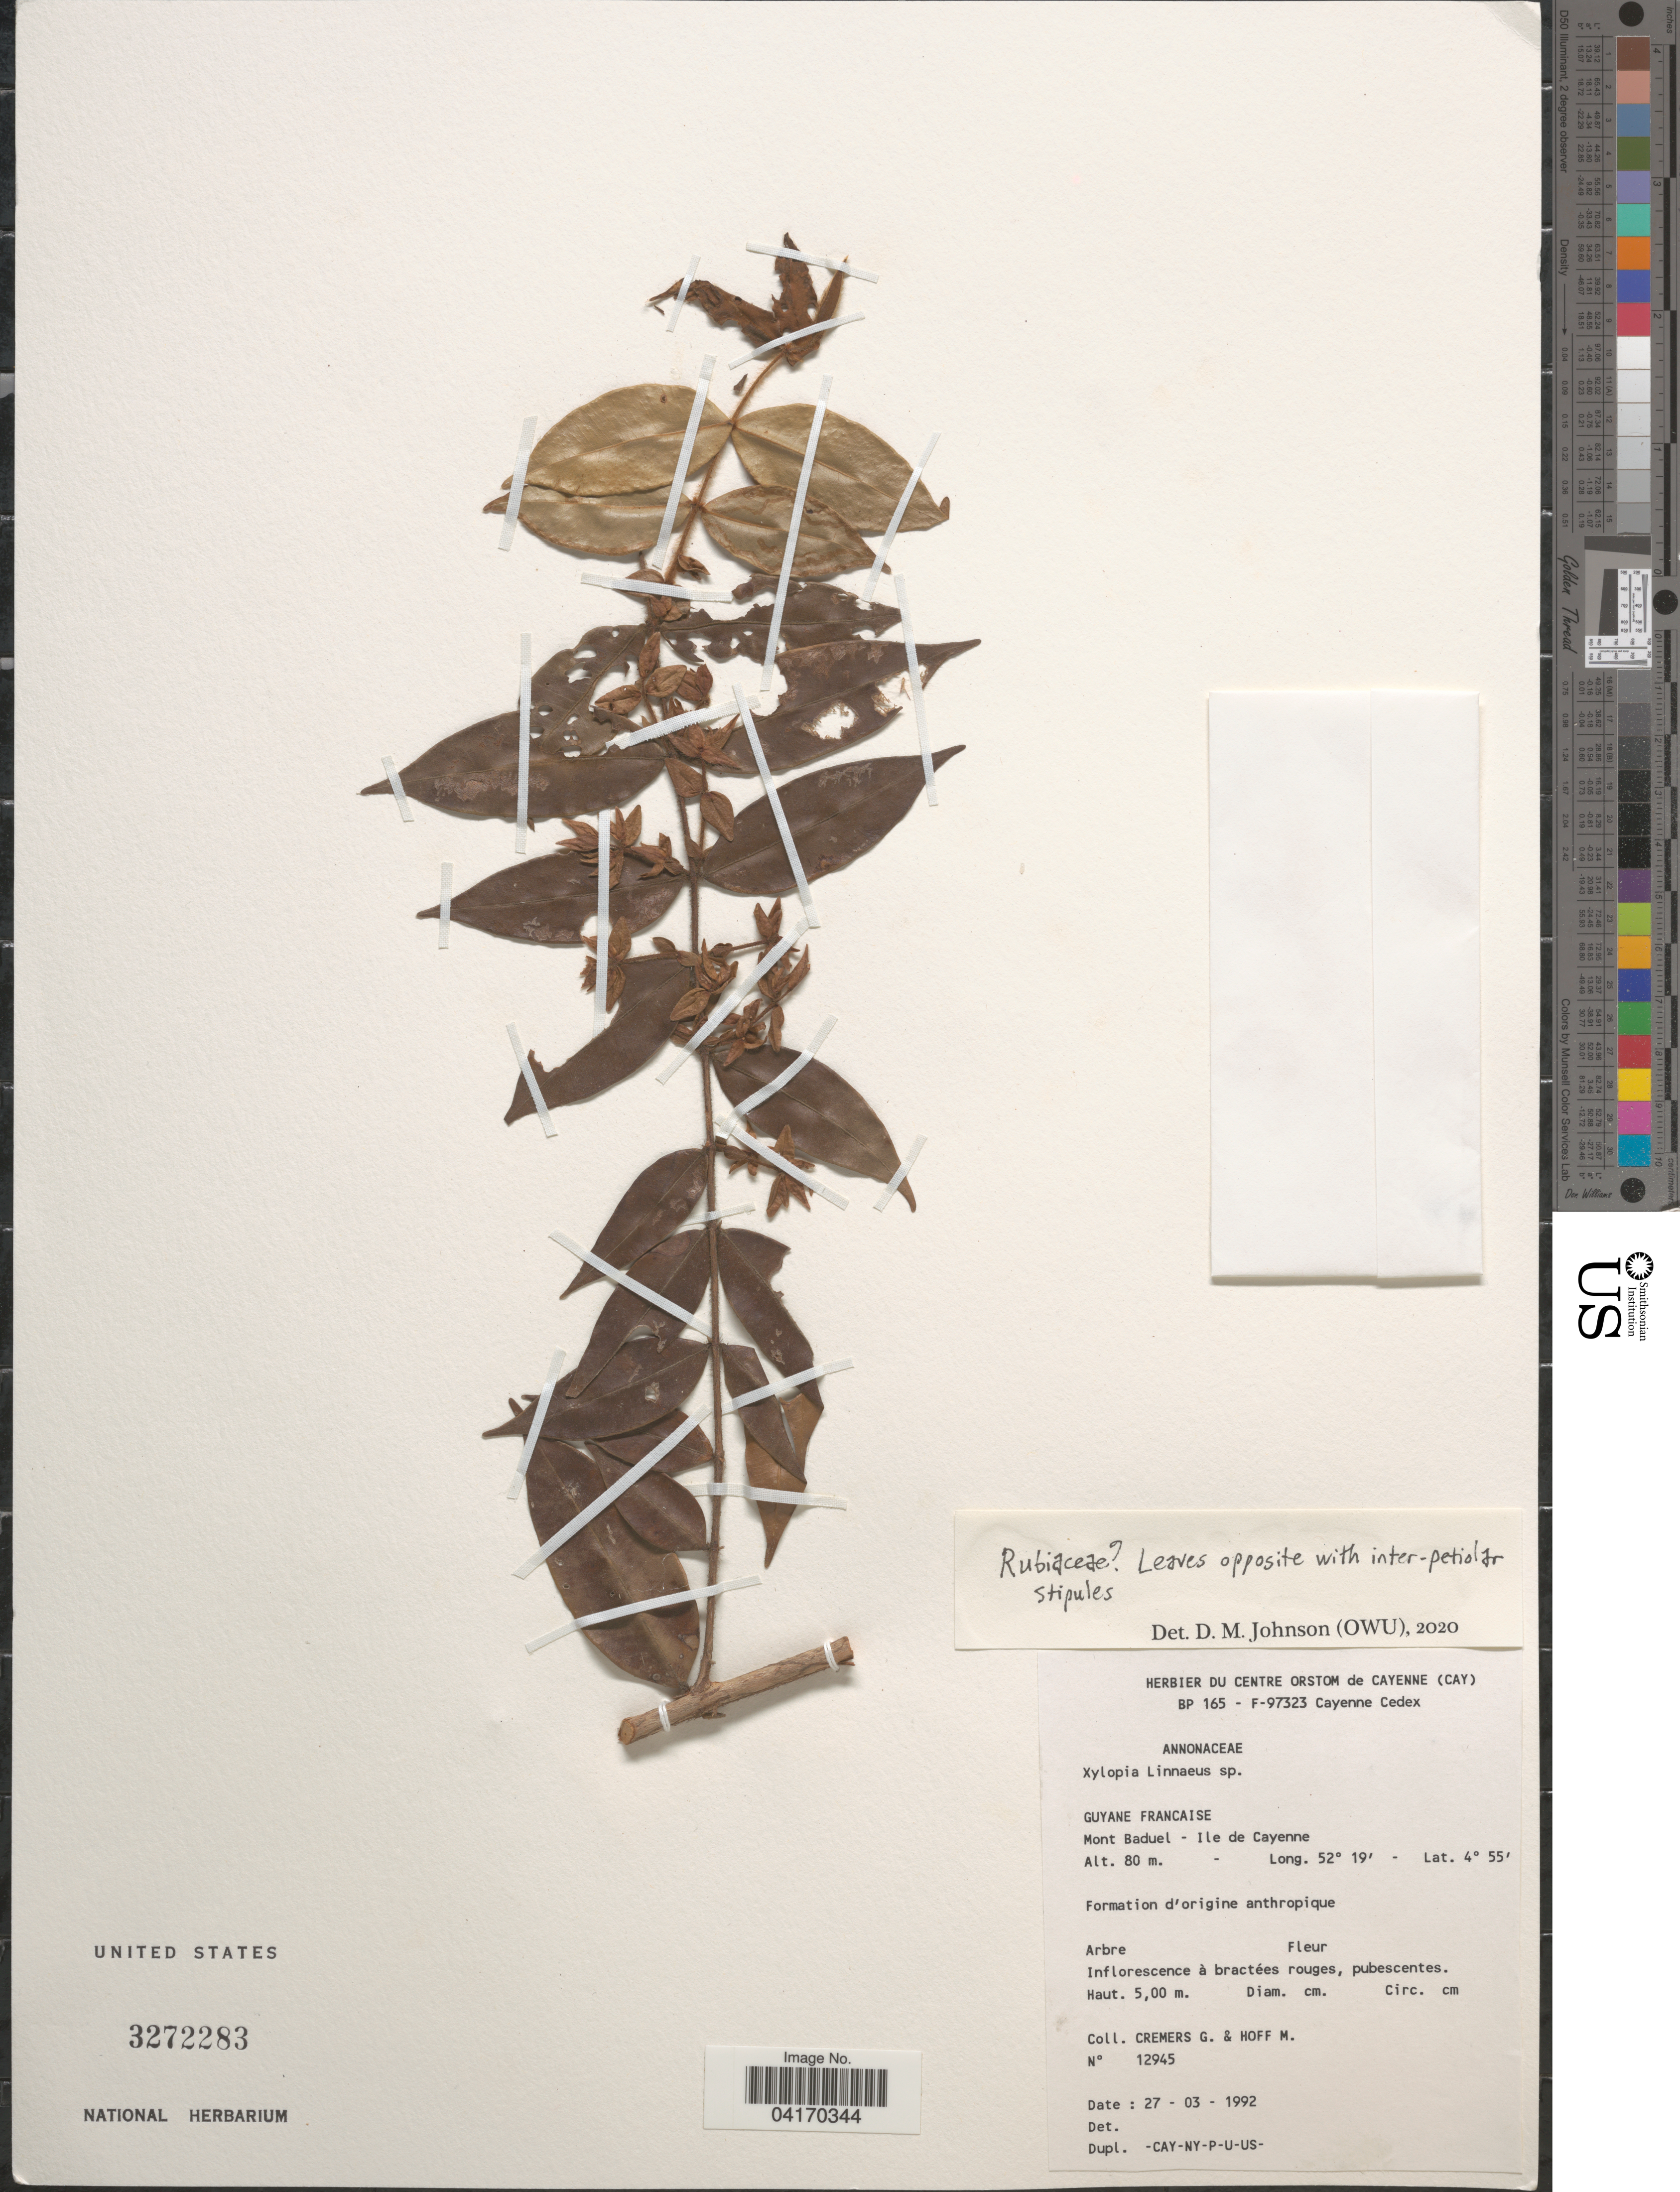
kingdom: Plantae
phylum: Tracheophyta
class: Magnoliopsida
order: Magnoliales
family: Annonaceae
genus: Xylopia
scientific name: Xylopia sp.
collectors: G. Cremers & M. Hoff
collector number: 12945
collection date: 1992-03-27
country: French Guiana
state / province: Cayenne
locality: Guyane Francaise. Mont Baduel - Ile de Cayenne.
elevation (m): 80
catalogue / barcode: US 3272283